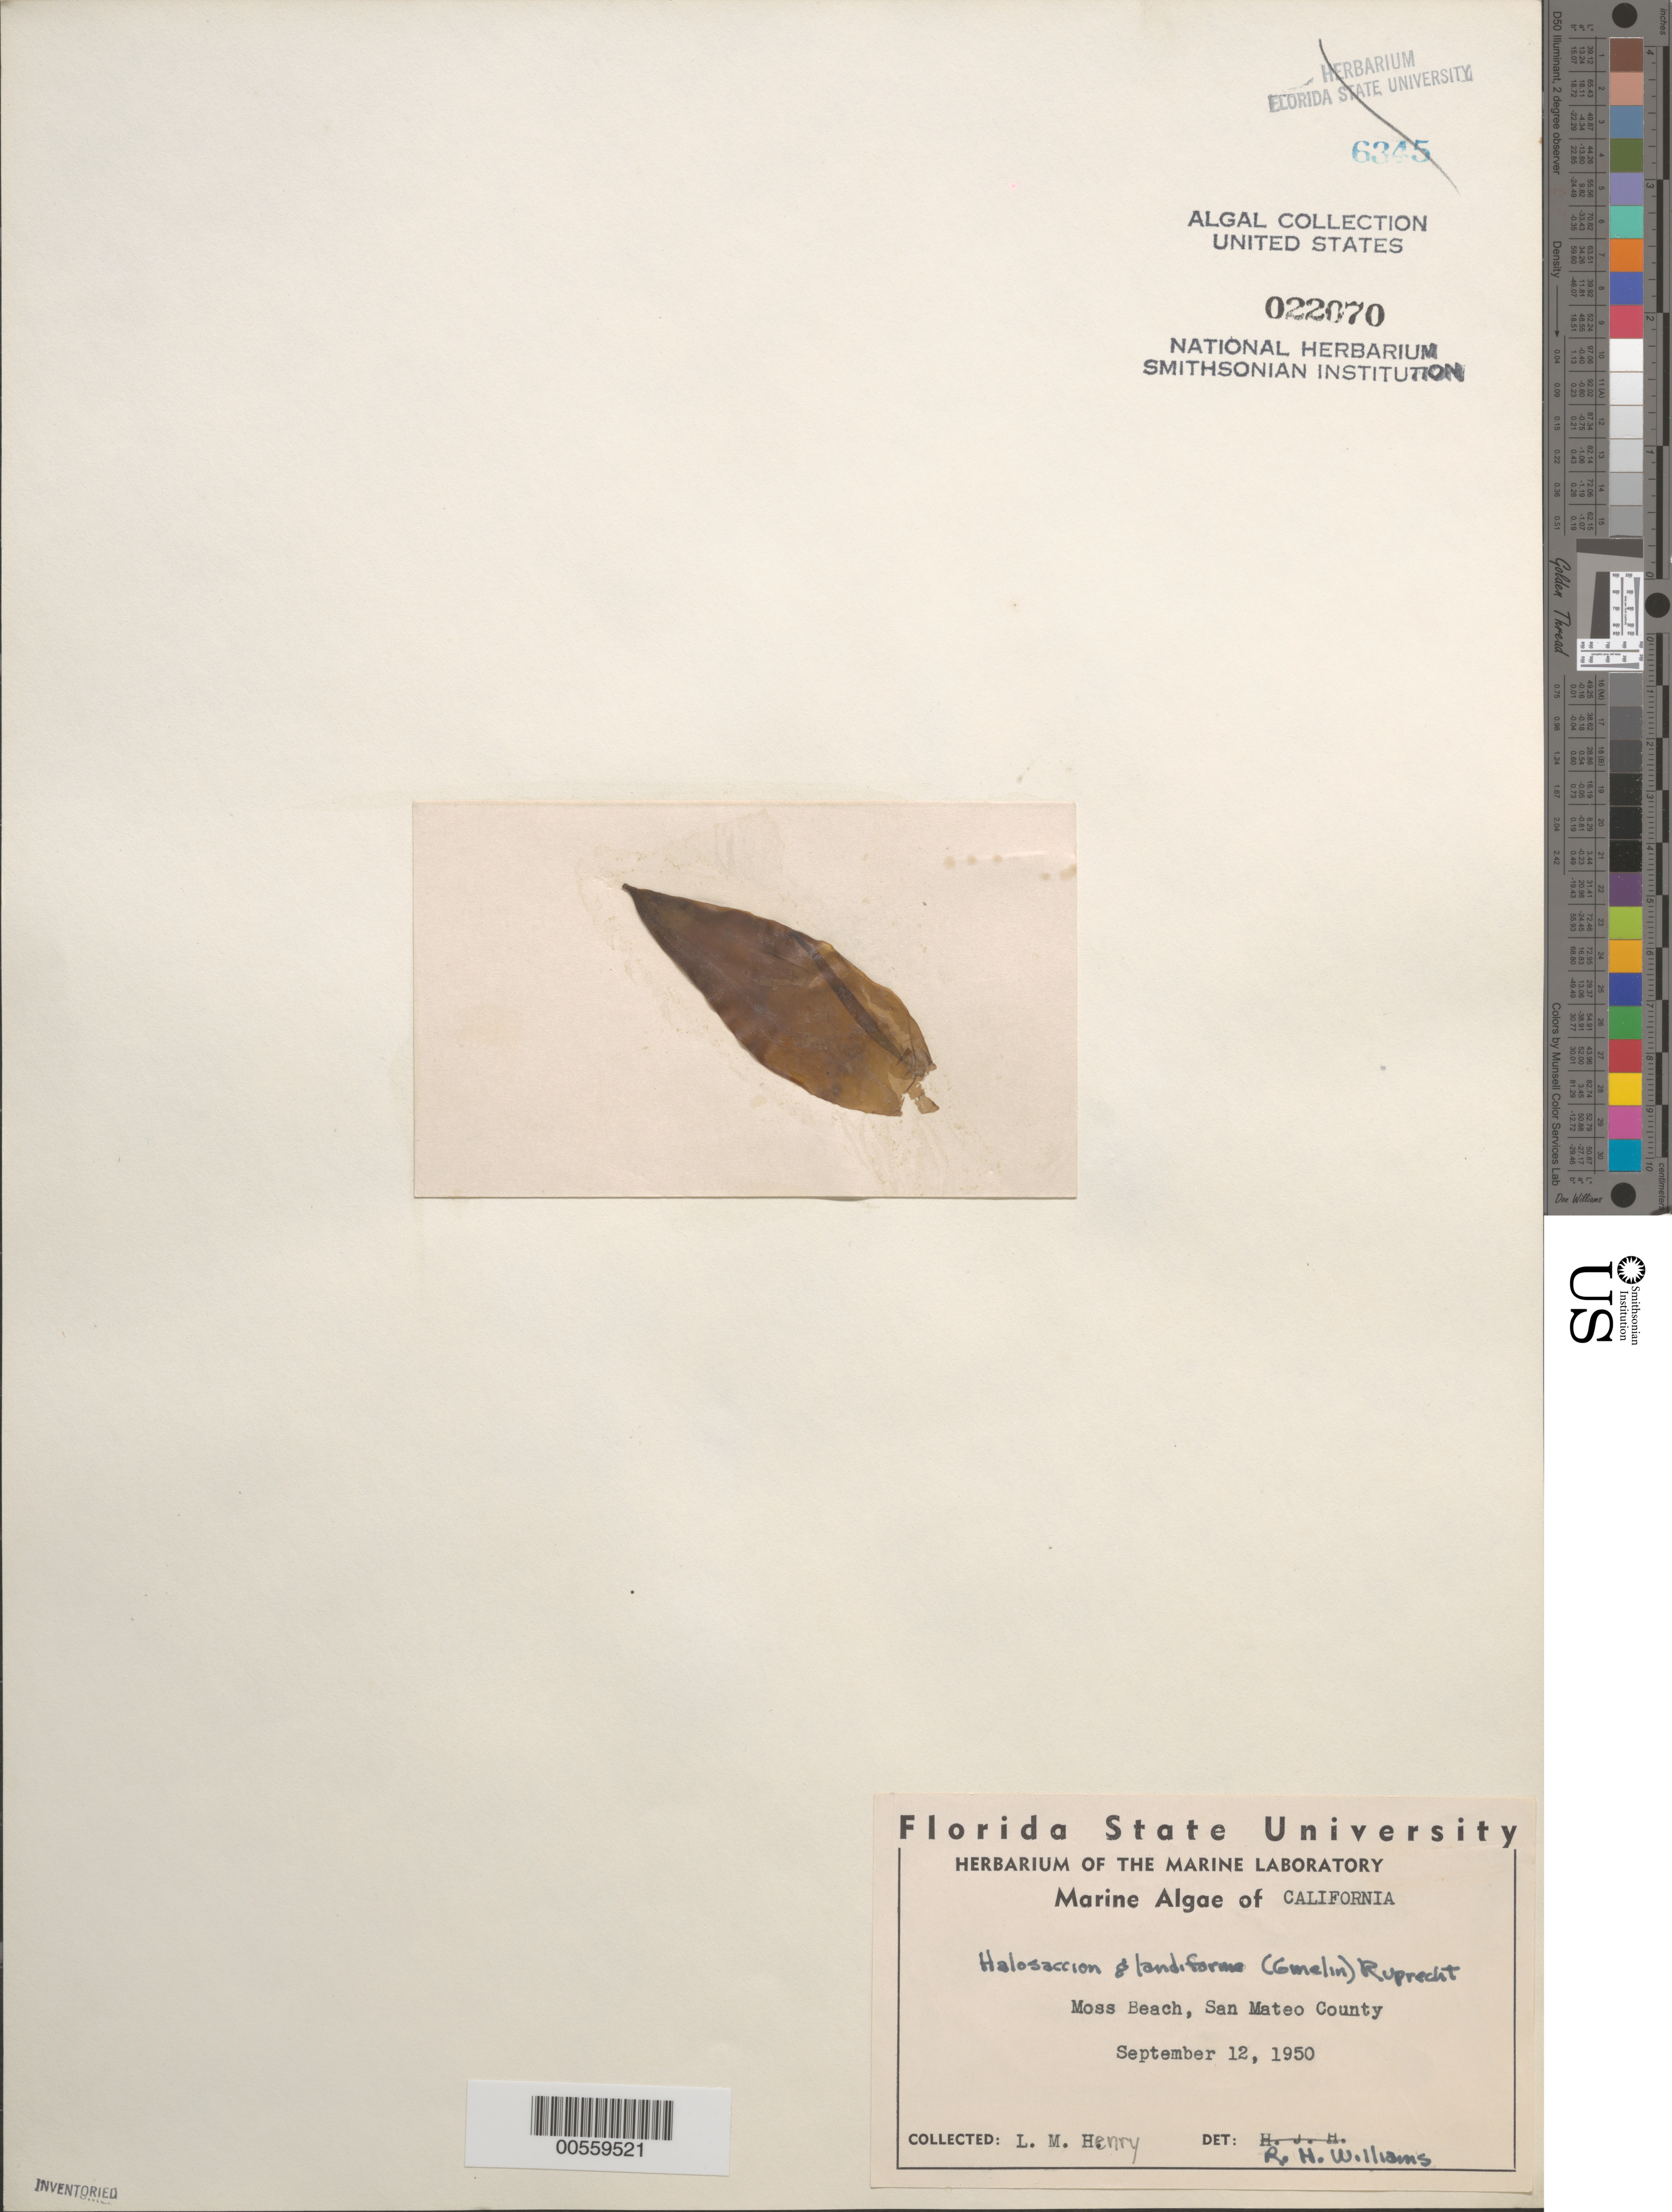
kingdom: Plantae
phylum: Rhodophyta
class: Florideophyceae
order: Palmariales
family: Palmariaceae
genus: Halosaccion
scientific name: Halosaccion glandiforme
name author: (S.G. Gmel.) Rupr.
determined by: Williams, R. H.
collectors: L. Henry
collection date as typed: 12 Sep 1950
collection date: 1950-09-12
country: United States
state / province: California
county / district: San Mateo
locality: Moss Beach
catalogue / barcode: US 22070